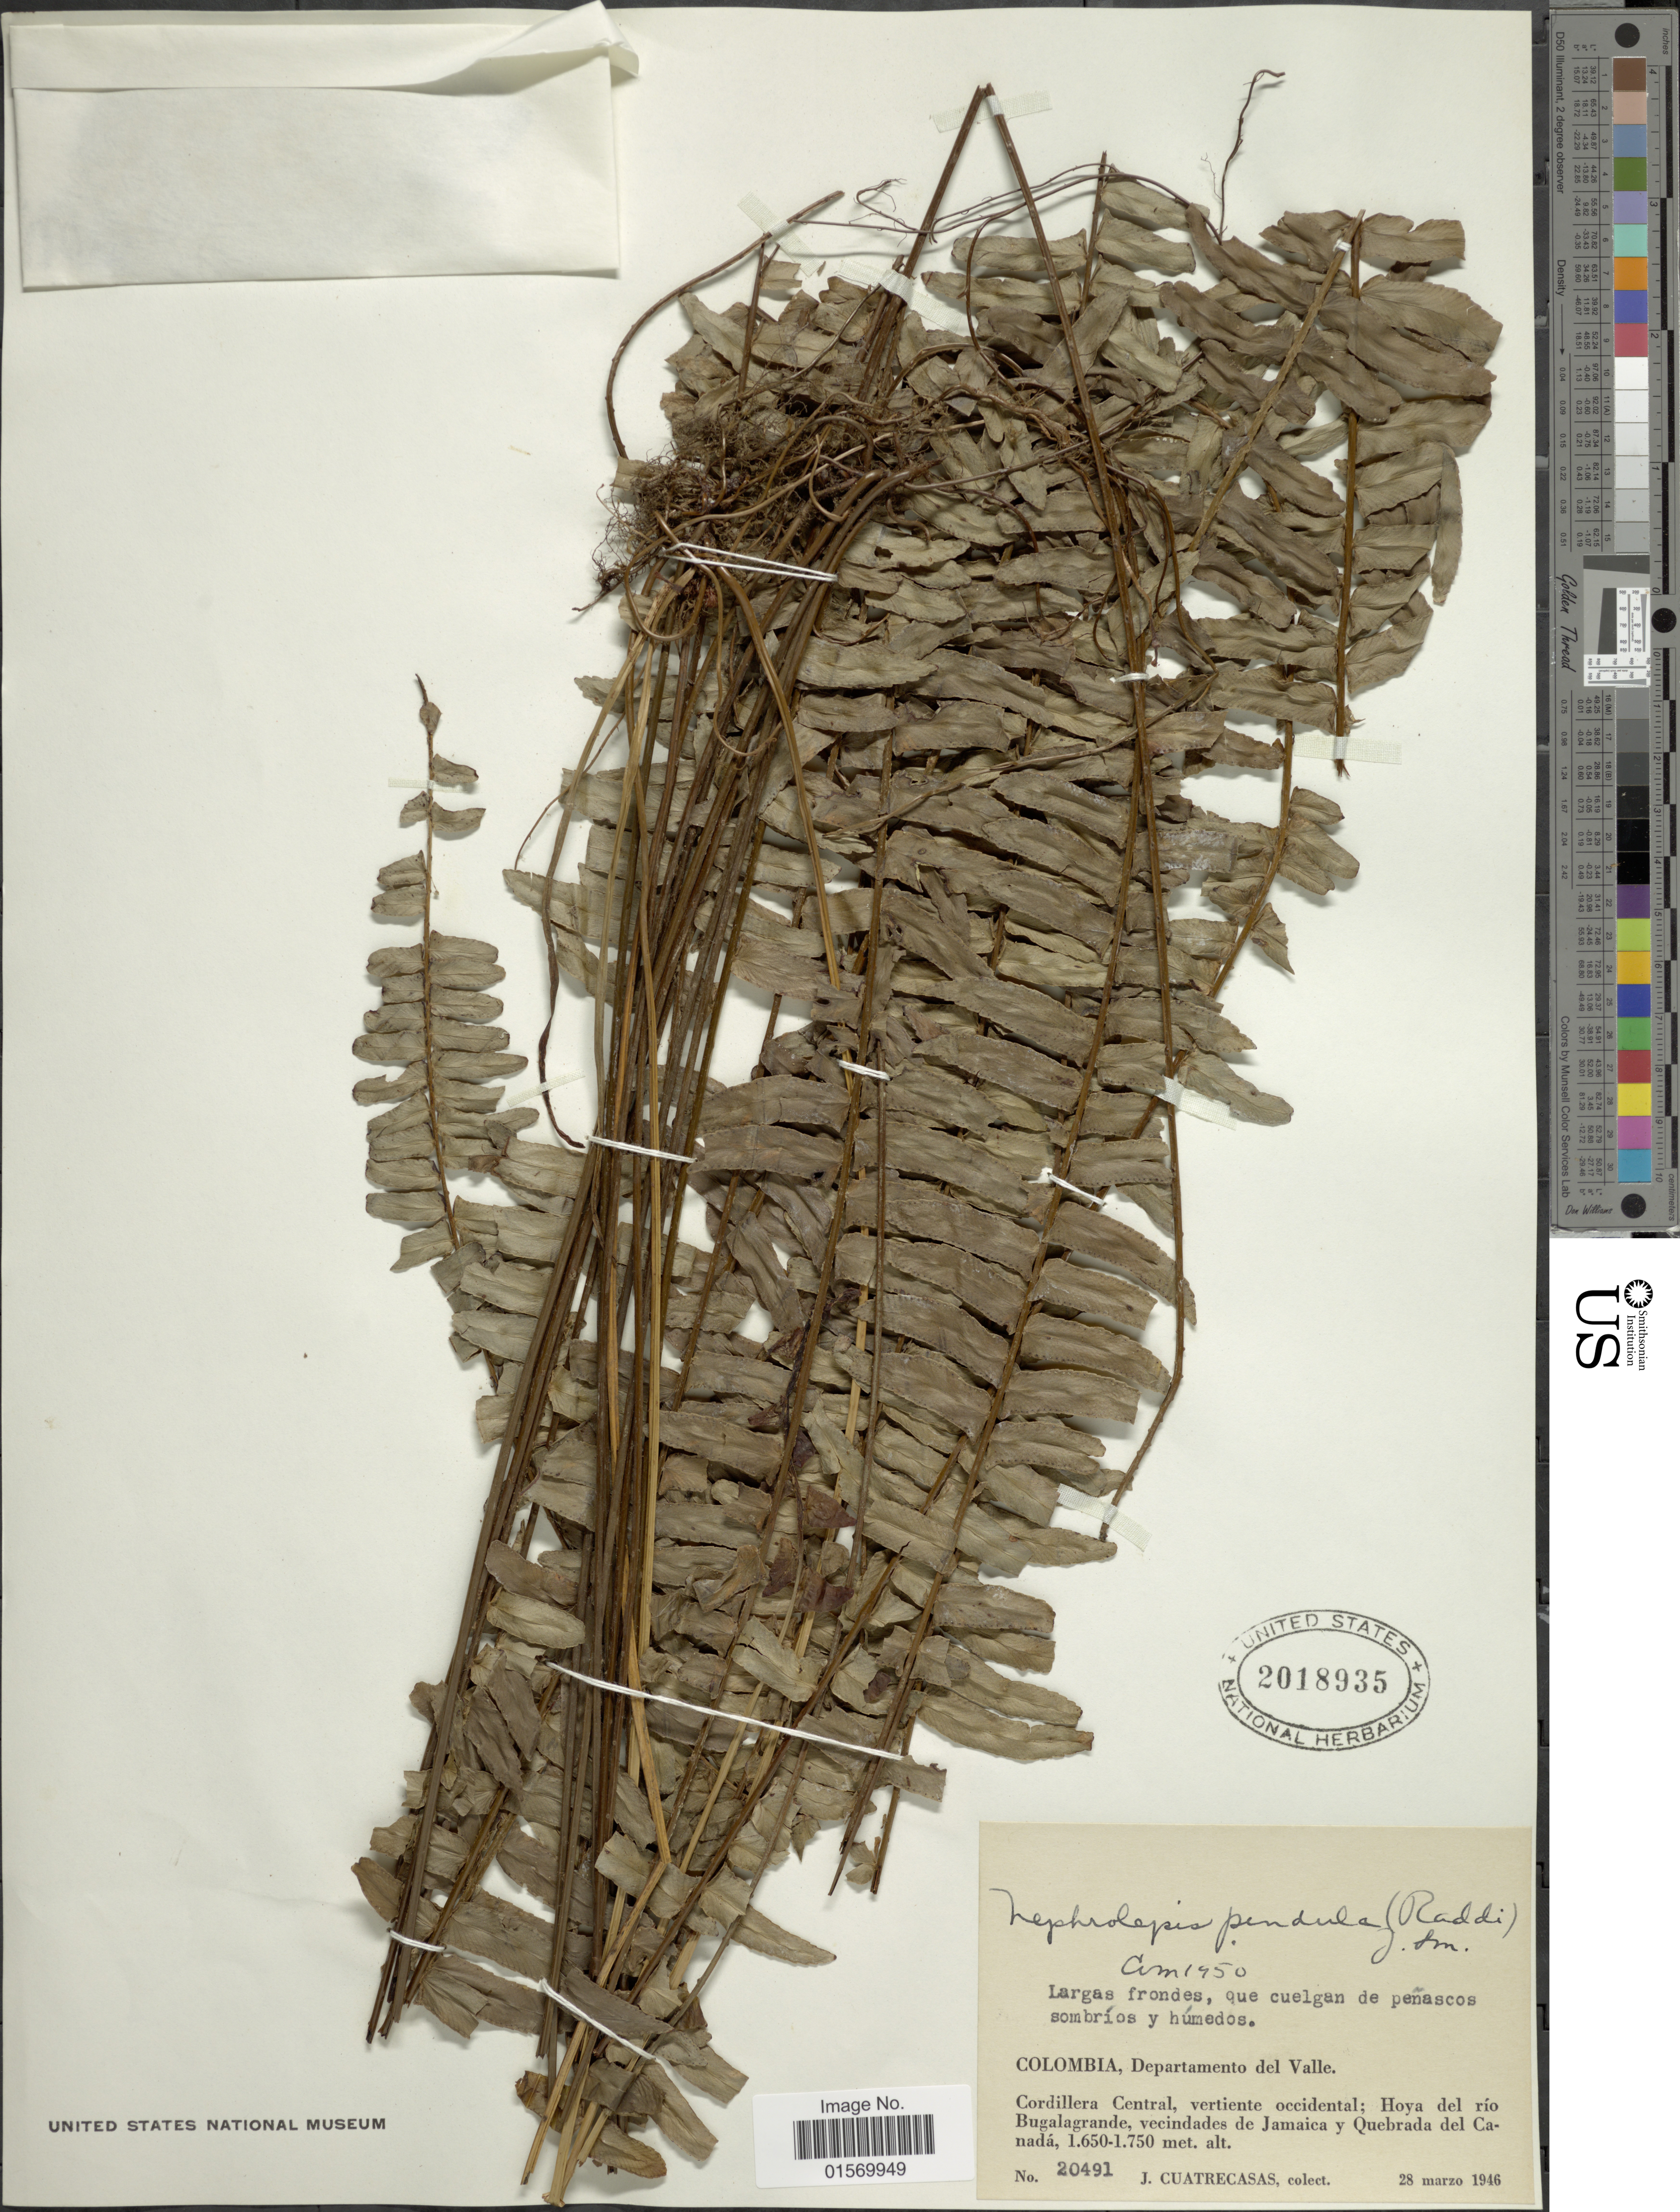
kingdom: Plantae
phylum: Tracheophyta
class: Polypodiopsida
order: Polypodiales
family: Nephrolepidaceae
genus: Nephrolepis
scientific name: Nephrolepis pendula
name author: (Raddi) J. Sm.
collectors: J. Cuatrecasas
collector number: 20491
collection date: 1946-03-28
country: Colombia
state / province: Valle del Cauca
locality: Cordillera Central, vertiente occidental; Hoya del río Bugalagrande, vecindades de Jamaica y Quebrada del Canadá.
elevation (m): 1650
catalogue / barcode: US 2018935